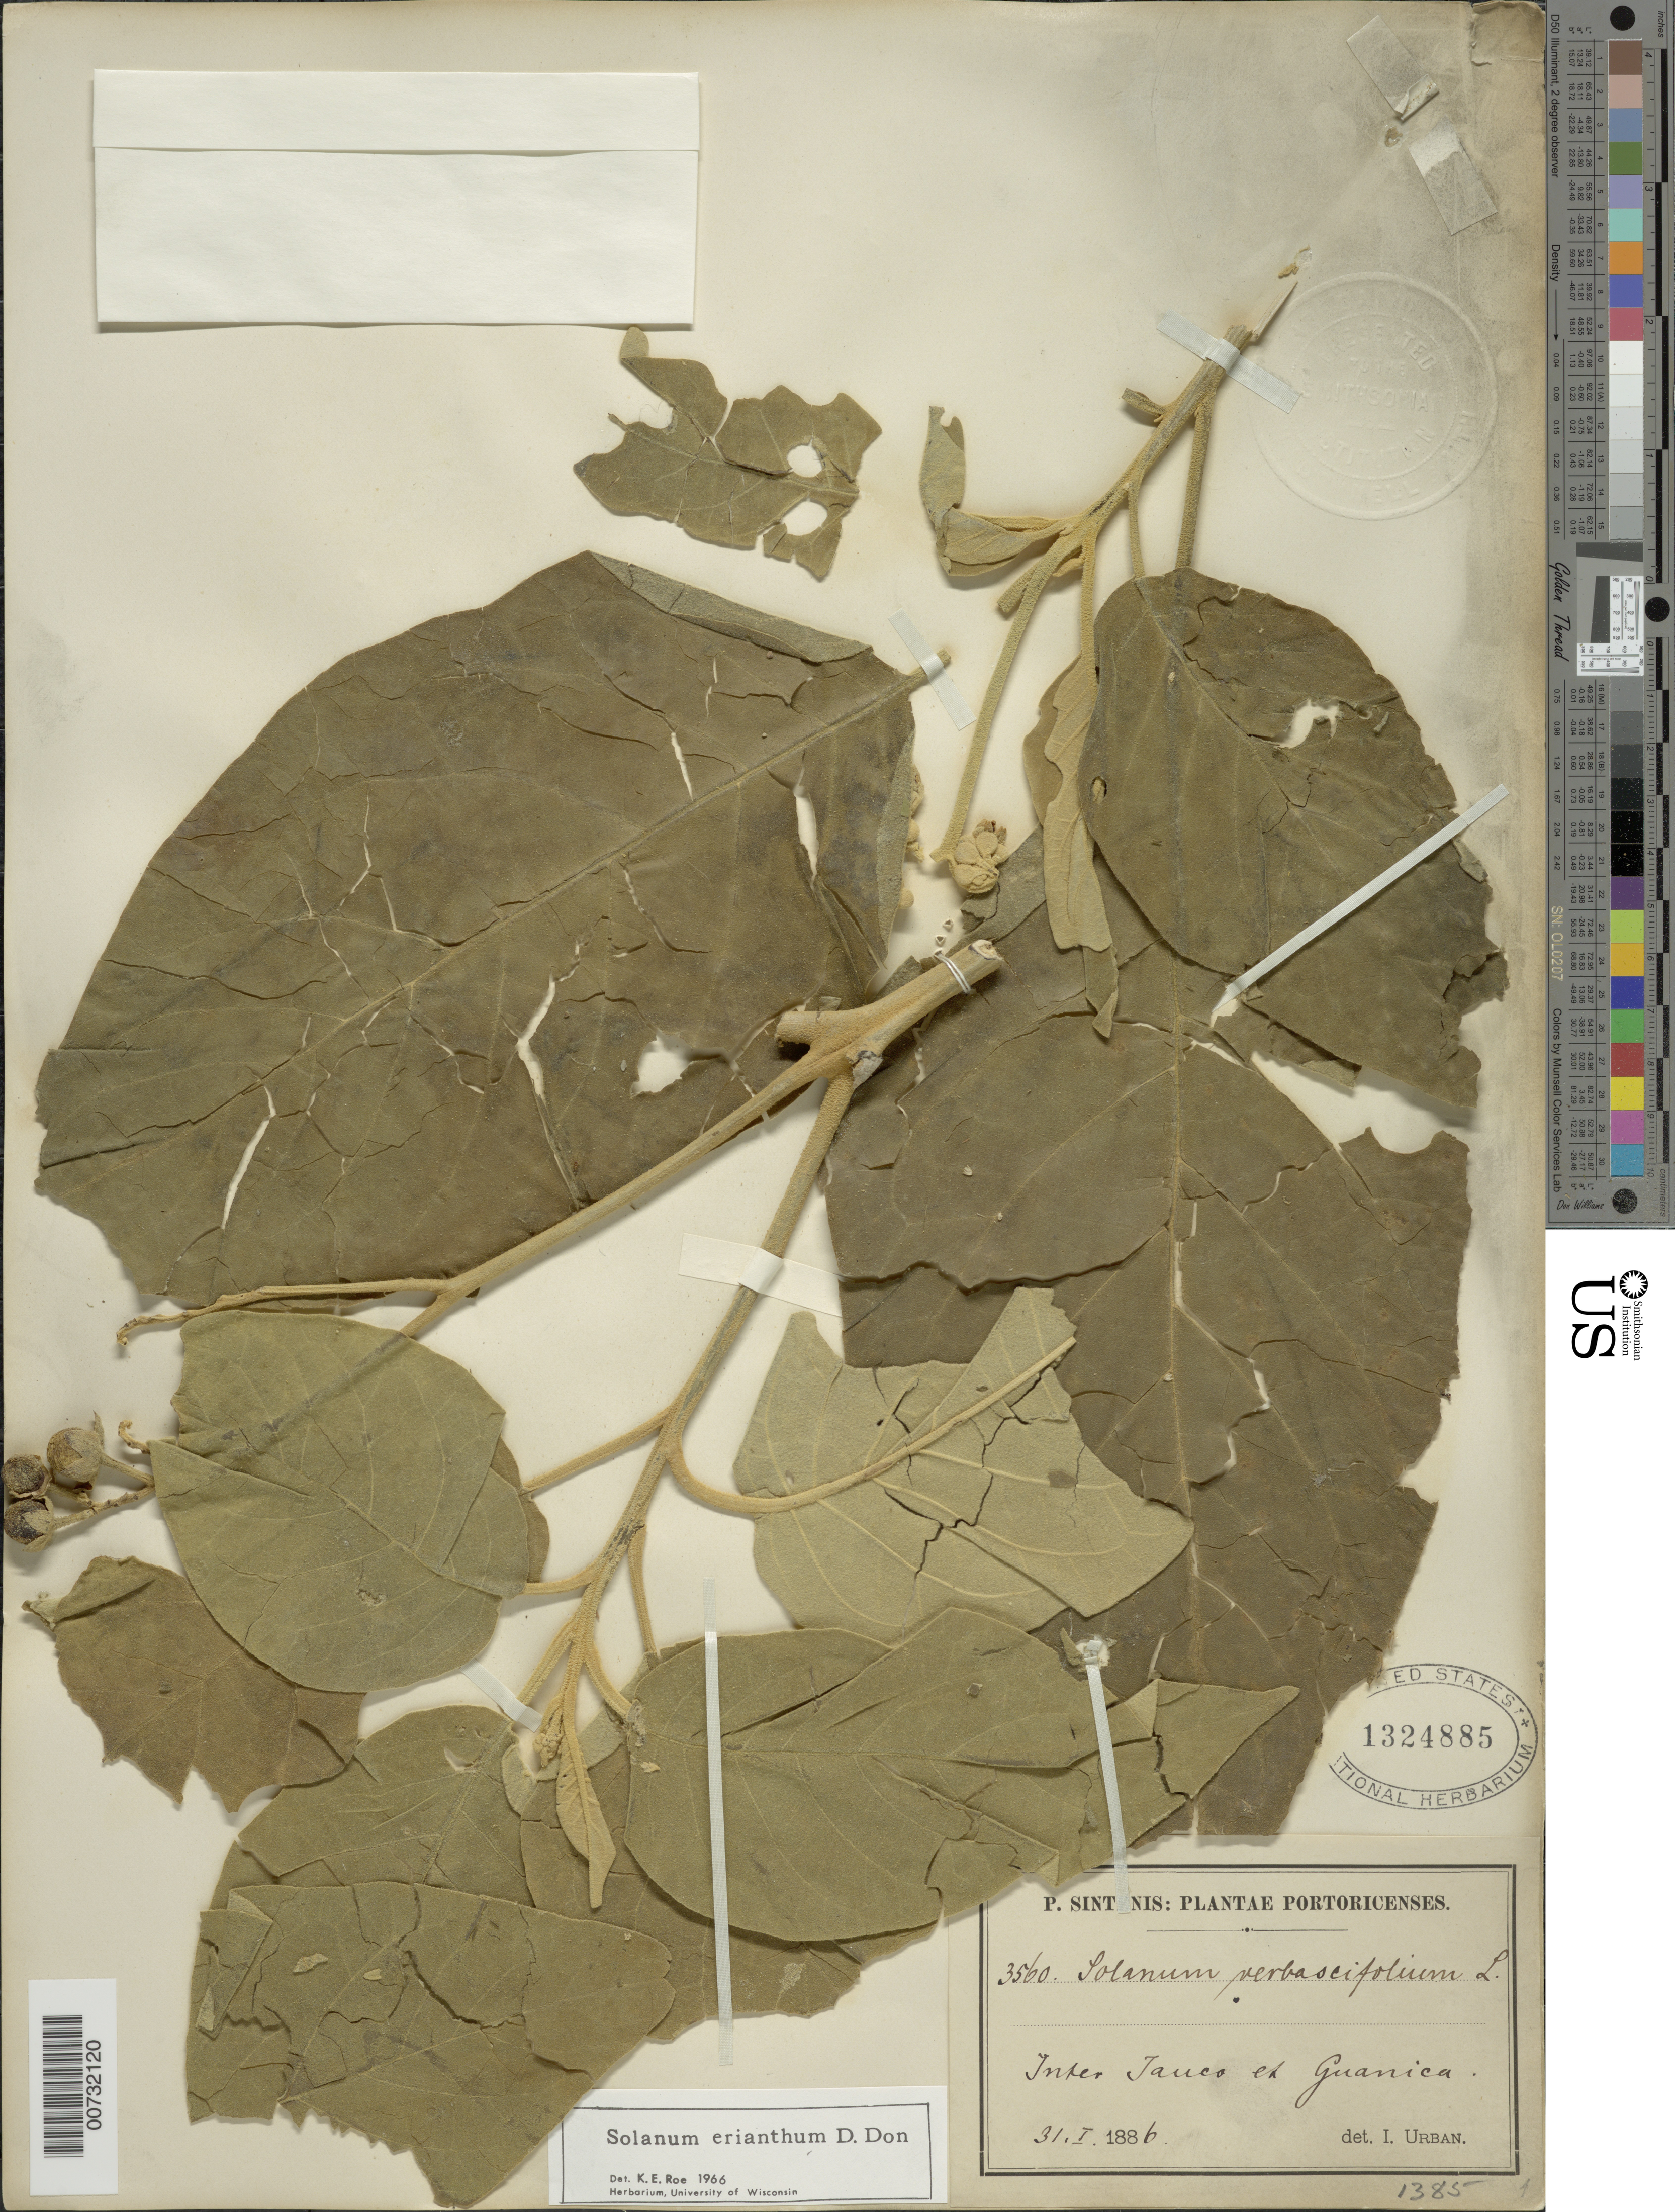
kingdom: Plantae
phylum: Tracheophyta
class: Magnoliopsida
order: Solanales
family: Solanaceae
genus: Solanum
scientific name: Solanum erianthum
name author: D. Don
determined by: Roe, K. E.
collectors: P. Sintenis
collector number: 3560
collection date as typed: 31 Jan 1886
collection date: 1886-01-31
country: Puerto Rico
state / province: Guánica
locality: Inter Yauco et Guanica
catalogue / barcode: US 1324885